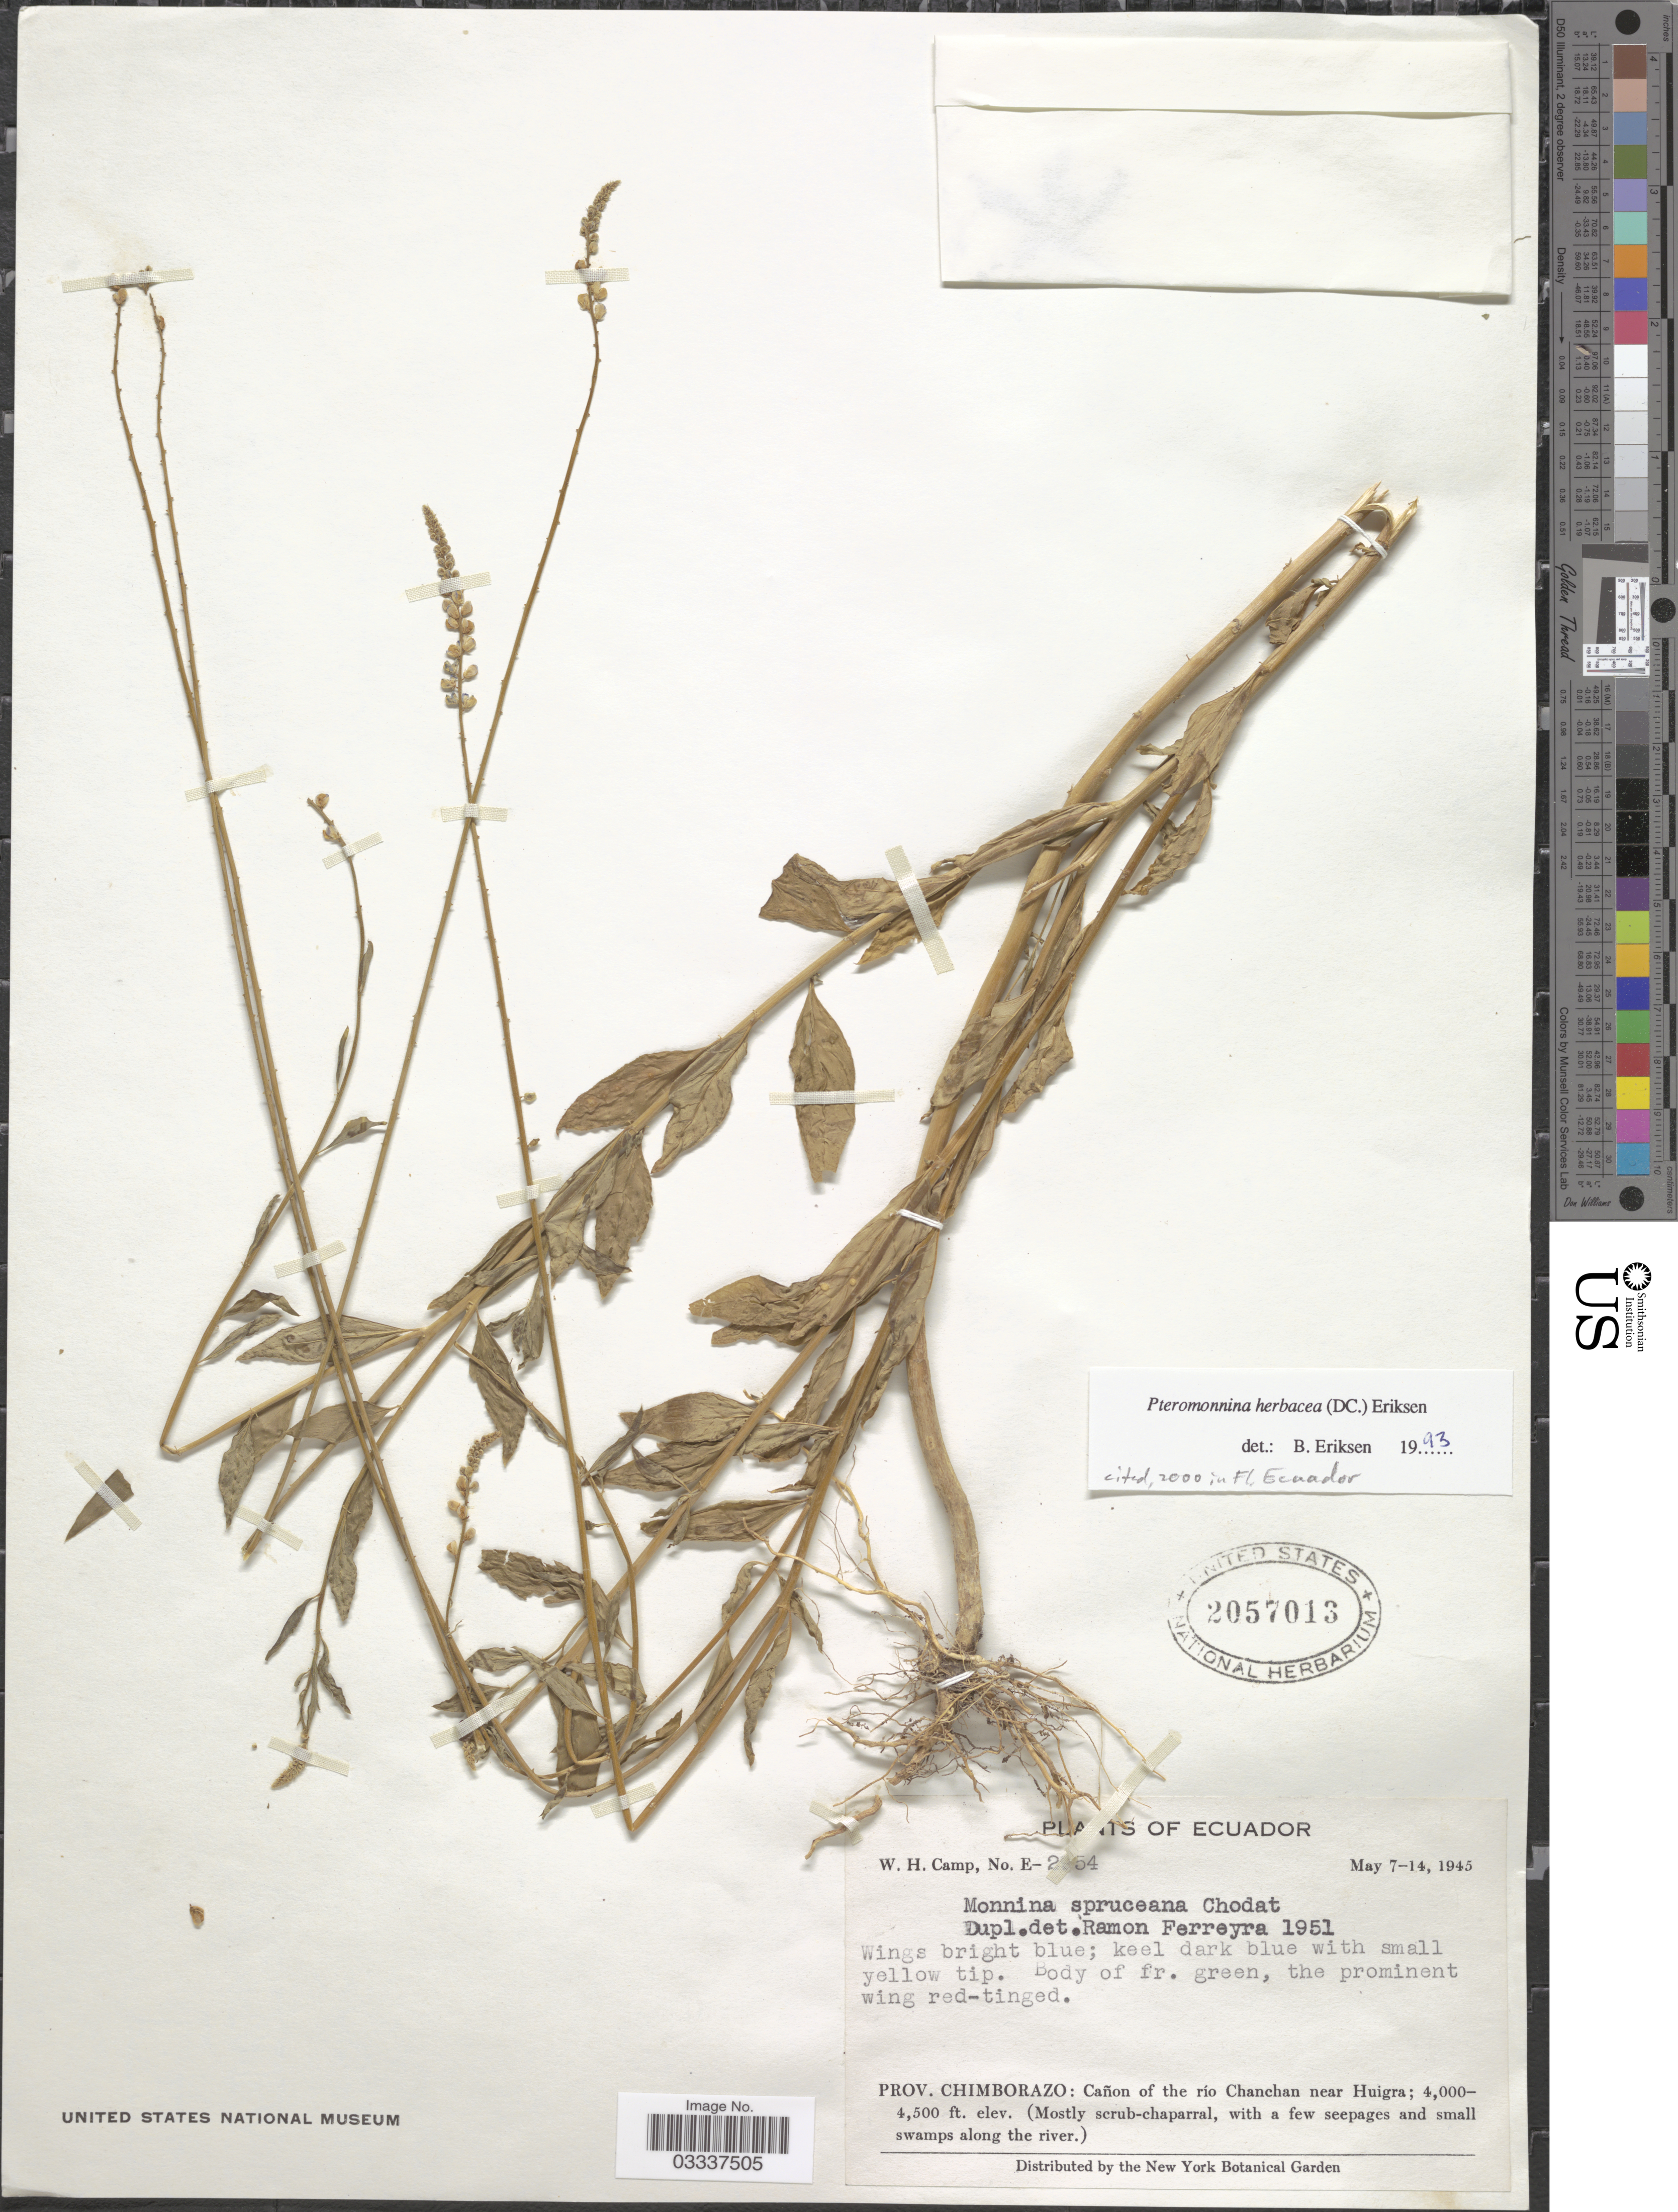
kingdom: Plantae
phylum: Tracheophyta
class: Magnoliopsida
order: Fabales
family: Polygalaceae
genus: Monnina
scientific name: Monnina herbacea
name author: DC.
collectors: W. H. Camp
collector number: E-2954*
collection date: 1945-05-07/1945-05-14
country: Ecuador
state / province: Chimborazo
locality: Cañon of the río Chanchan near Huigra.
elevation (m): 1219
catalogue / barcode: US 2057013